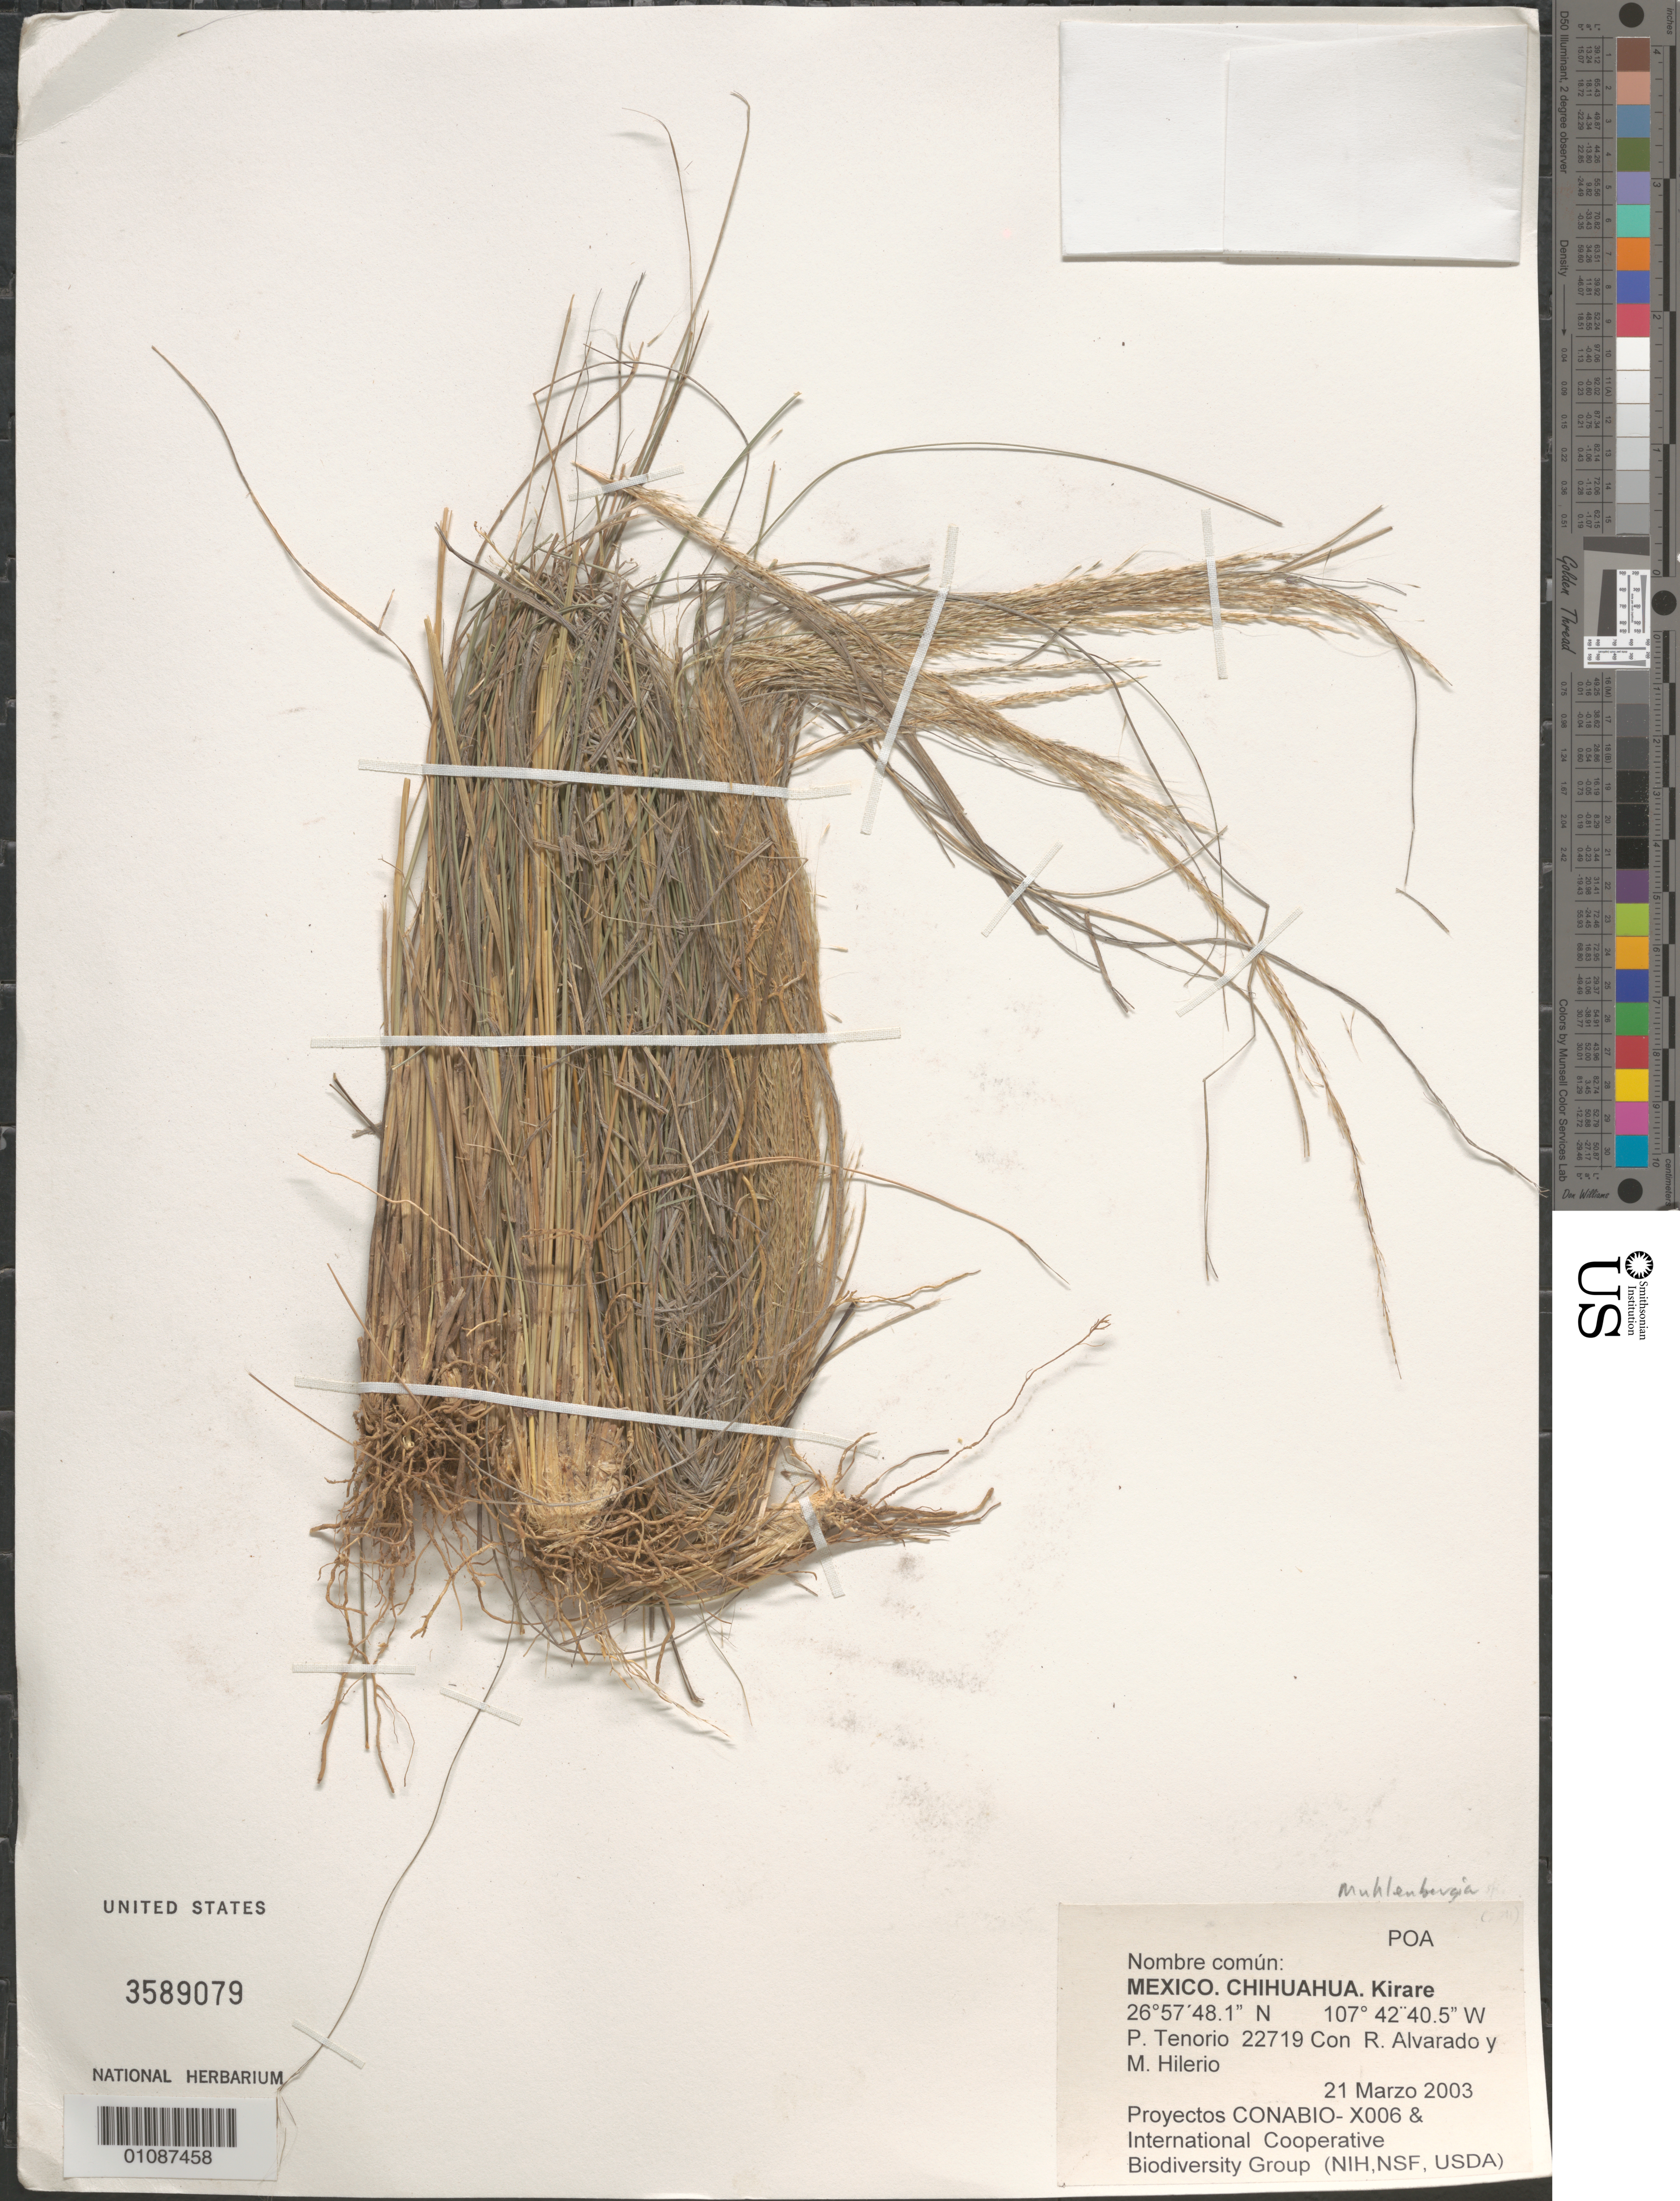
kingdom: Plantae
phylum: Tracheophyta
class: Liliopsida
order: Poales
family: Poaceae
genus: Muhlenbergia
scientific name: Muhlenbergia sp.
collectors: P. Tenorio L., R. Alvarado & M. Hilerio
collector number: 22719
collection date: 2003-03-21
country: Mexico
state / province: Chihuahua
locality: Kirare.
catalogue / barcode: US 3589079